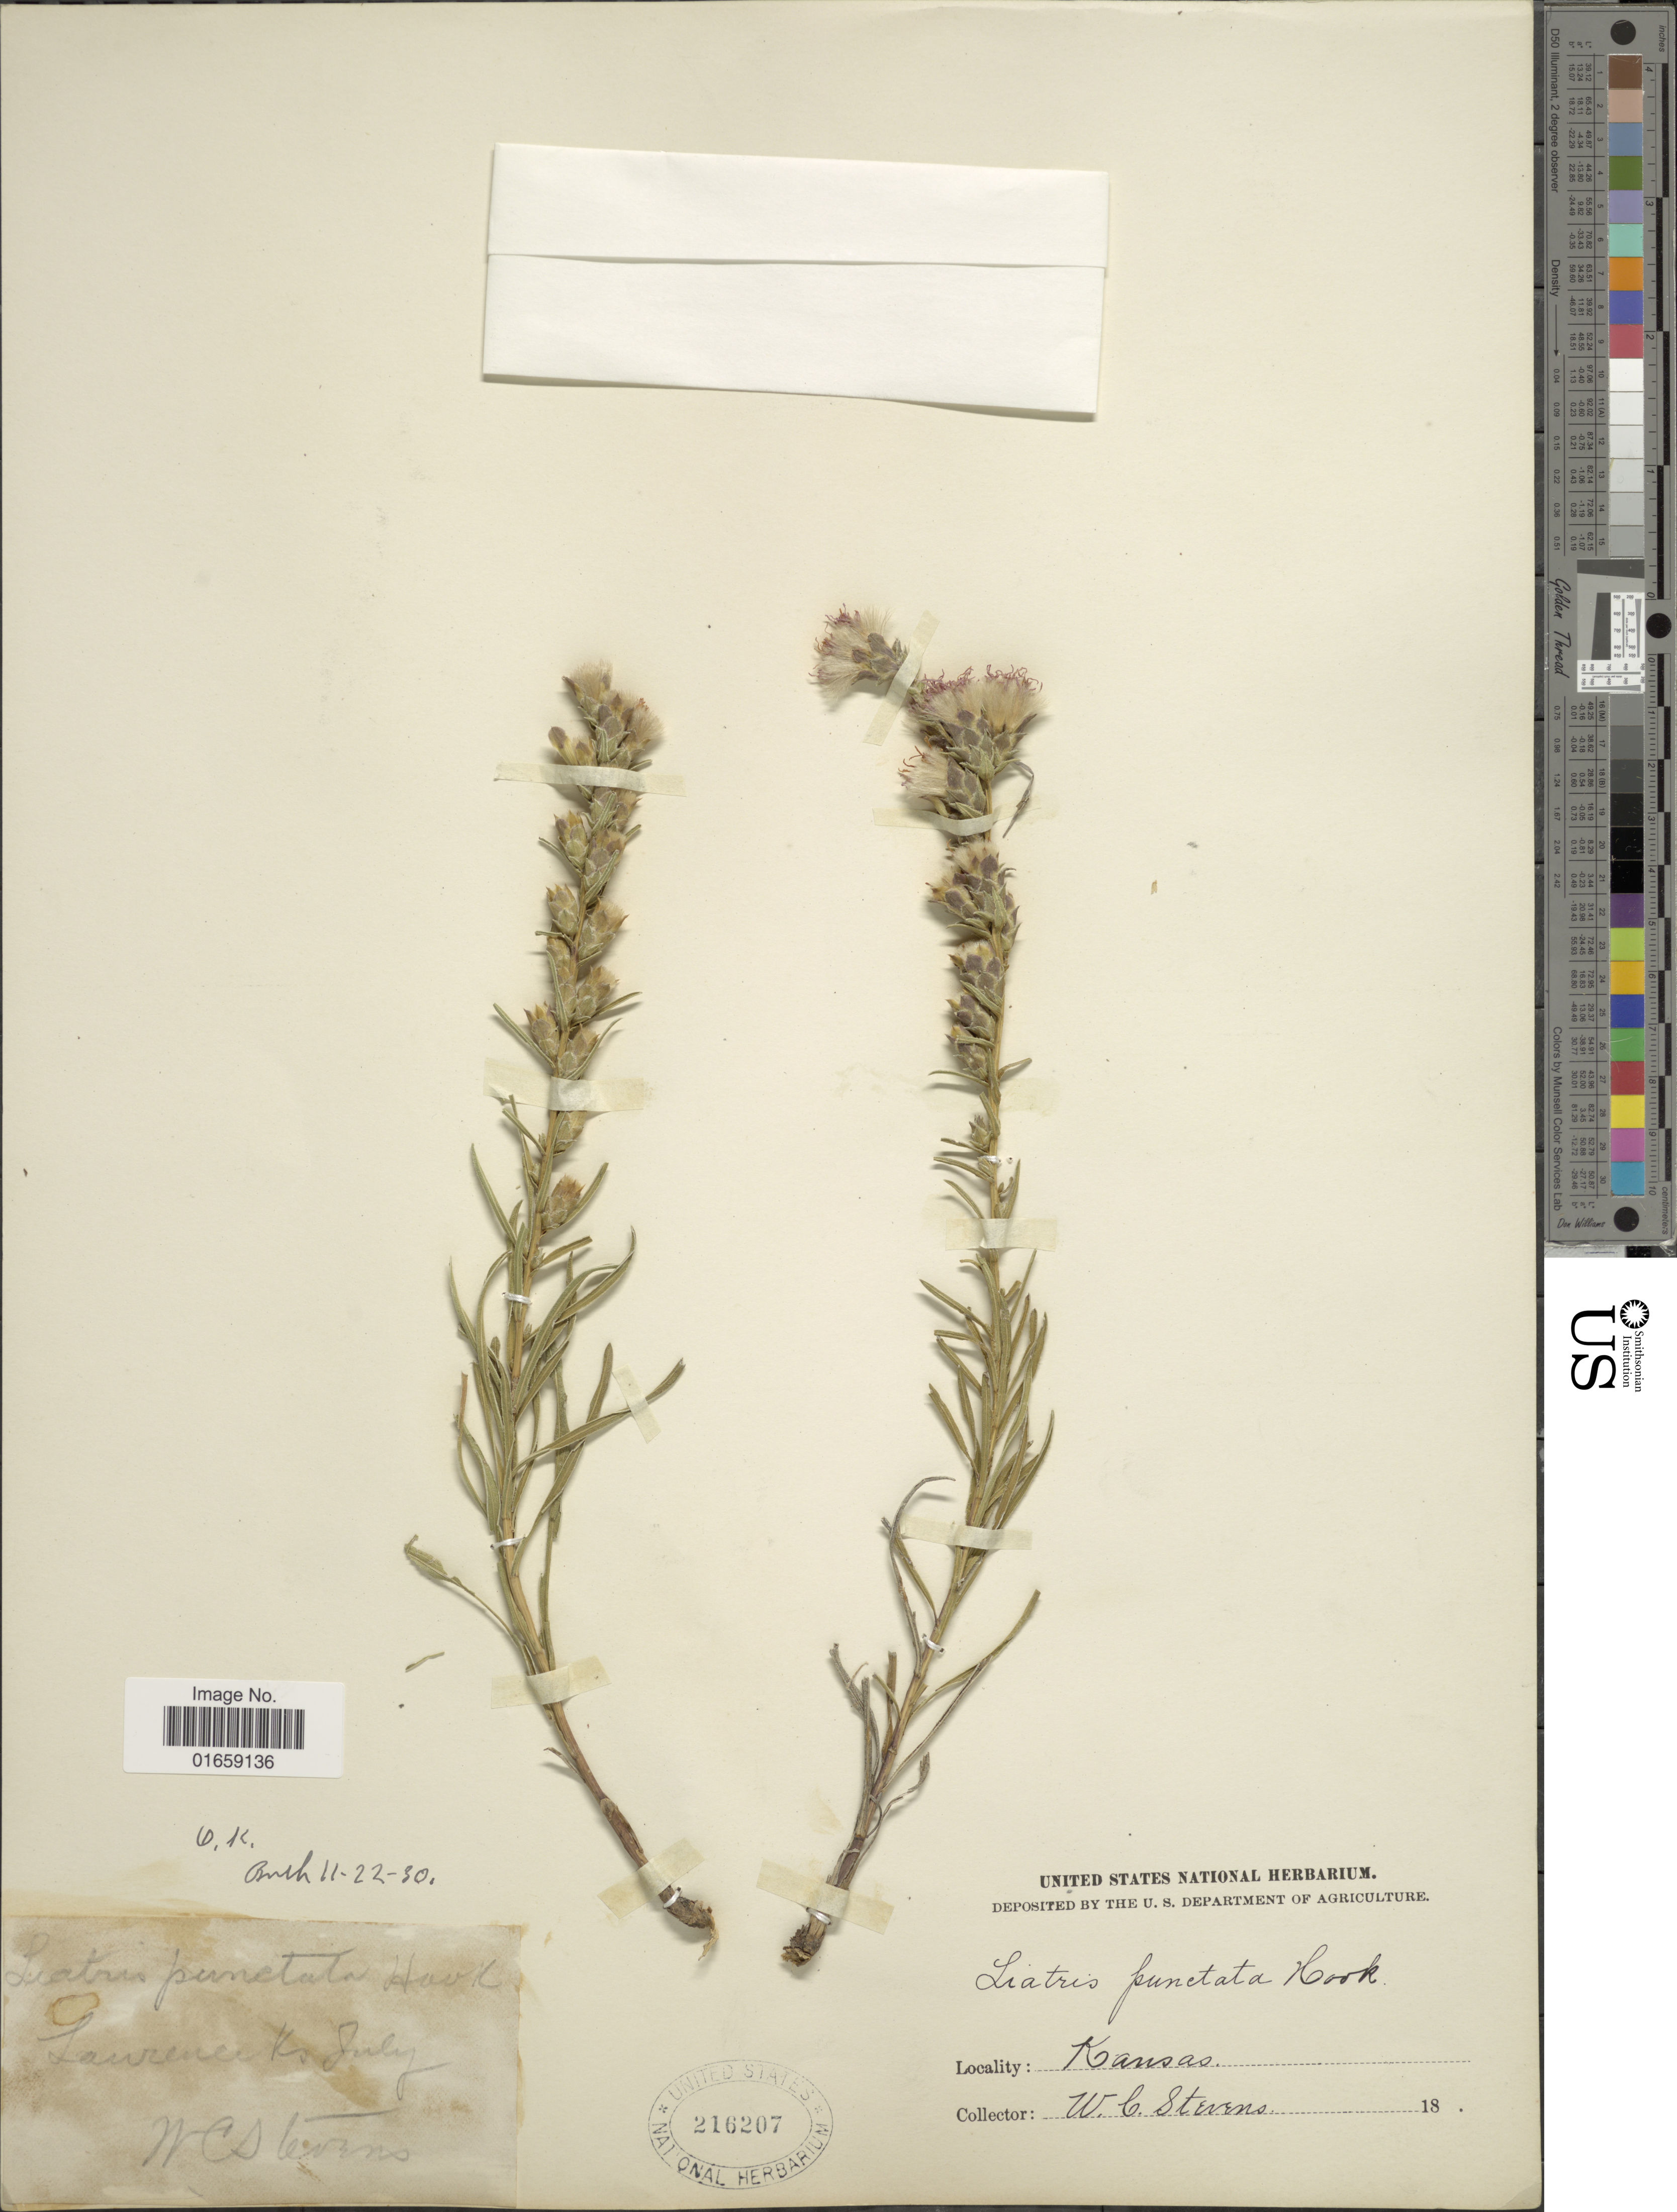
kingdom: Plantae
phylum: Tracheophyta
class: Magnoliopsida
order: Asterales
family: Asteraceae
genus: Liatris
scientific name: Liatris punctata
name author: Hook.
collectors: W. C. Stevens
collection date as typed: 18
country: United States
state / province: Kansas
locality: Lawrence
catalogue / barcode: US 216207